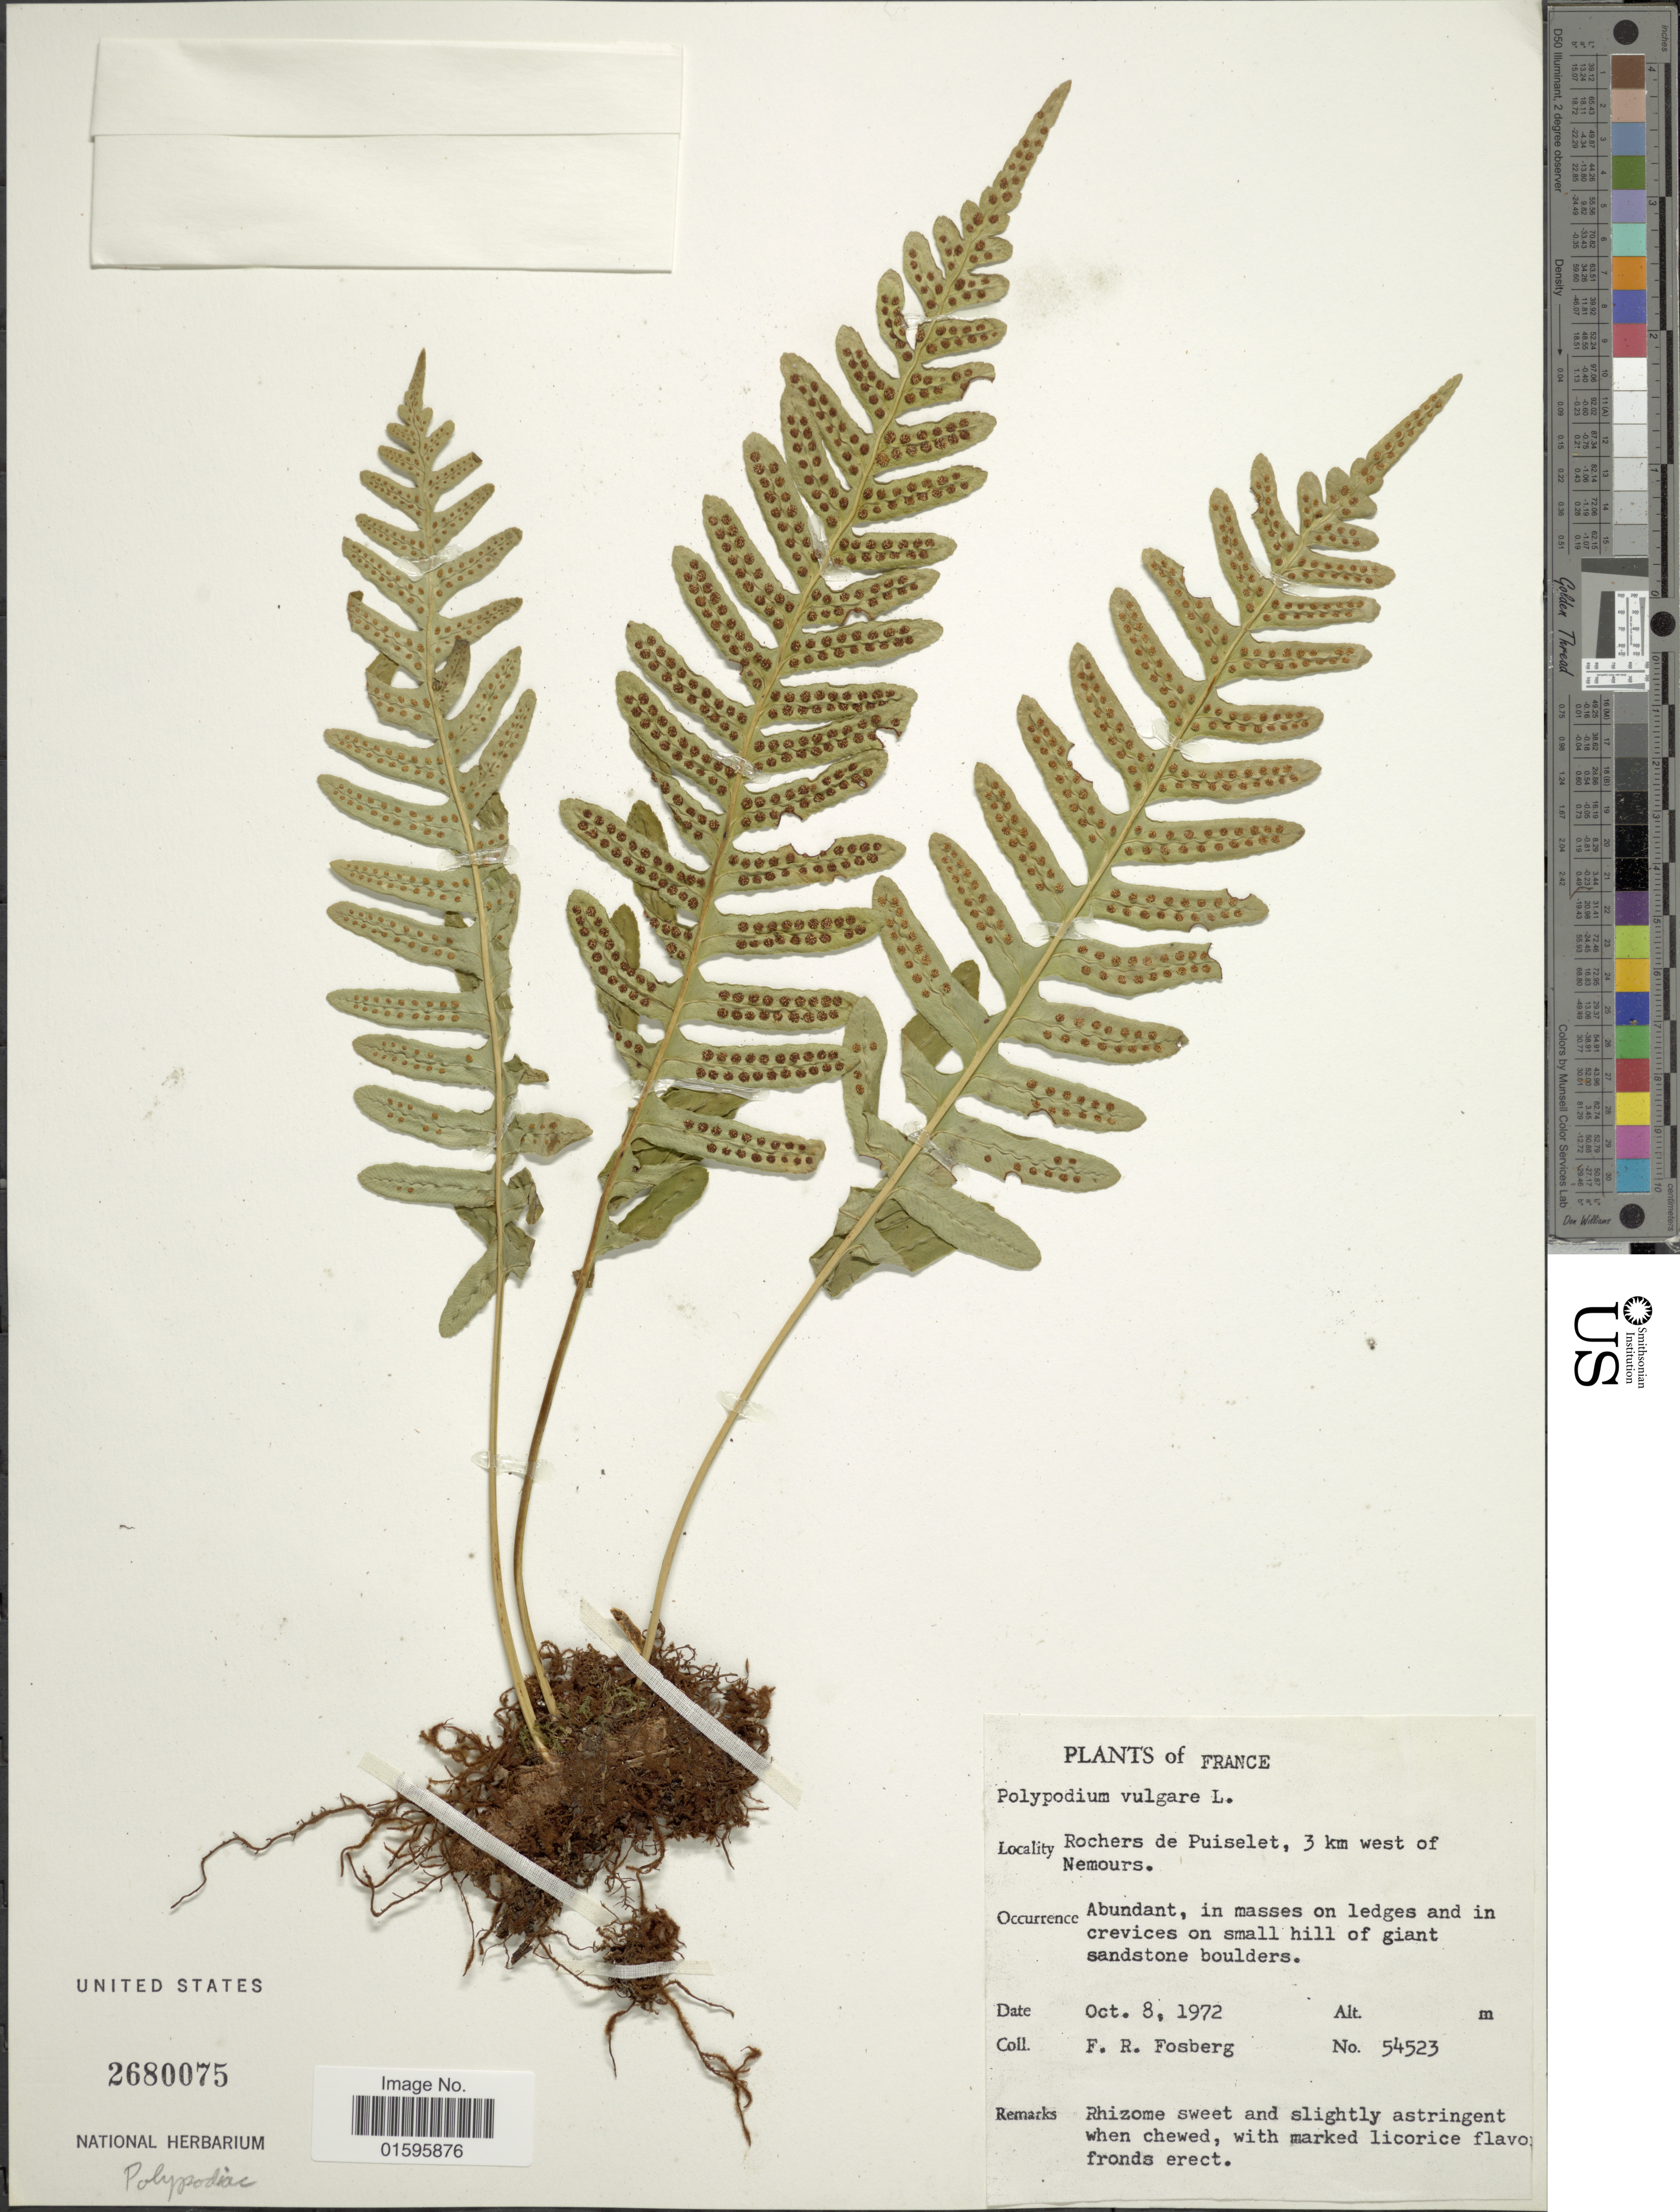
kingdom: Plantae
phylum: Tracheophyta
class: Polypodiopsida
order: Polypodiales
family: Polypodiaceae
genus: Polypodium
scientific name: Polypodium vulgare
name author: L.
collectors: F. R. Fosberg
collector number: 54523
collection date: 1972-10-08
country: France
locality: Rochers de Puiselet, 3 km west of Nemours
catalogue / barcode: US 2680075